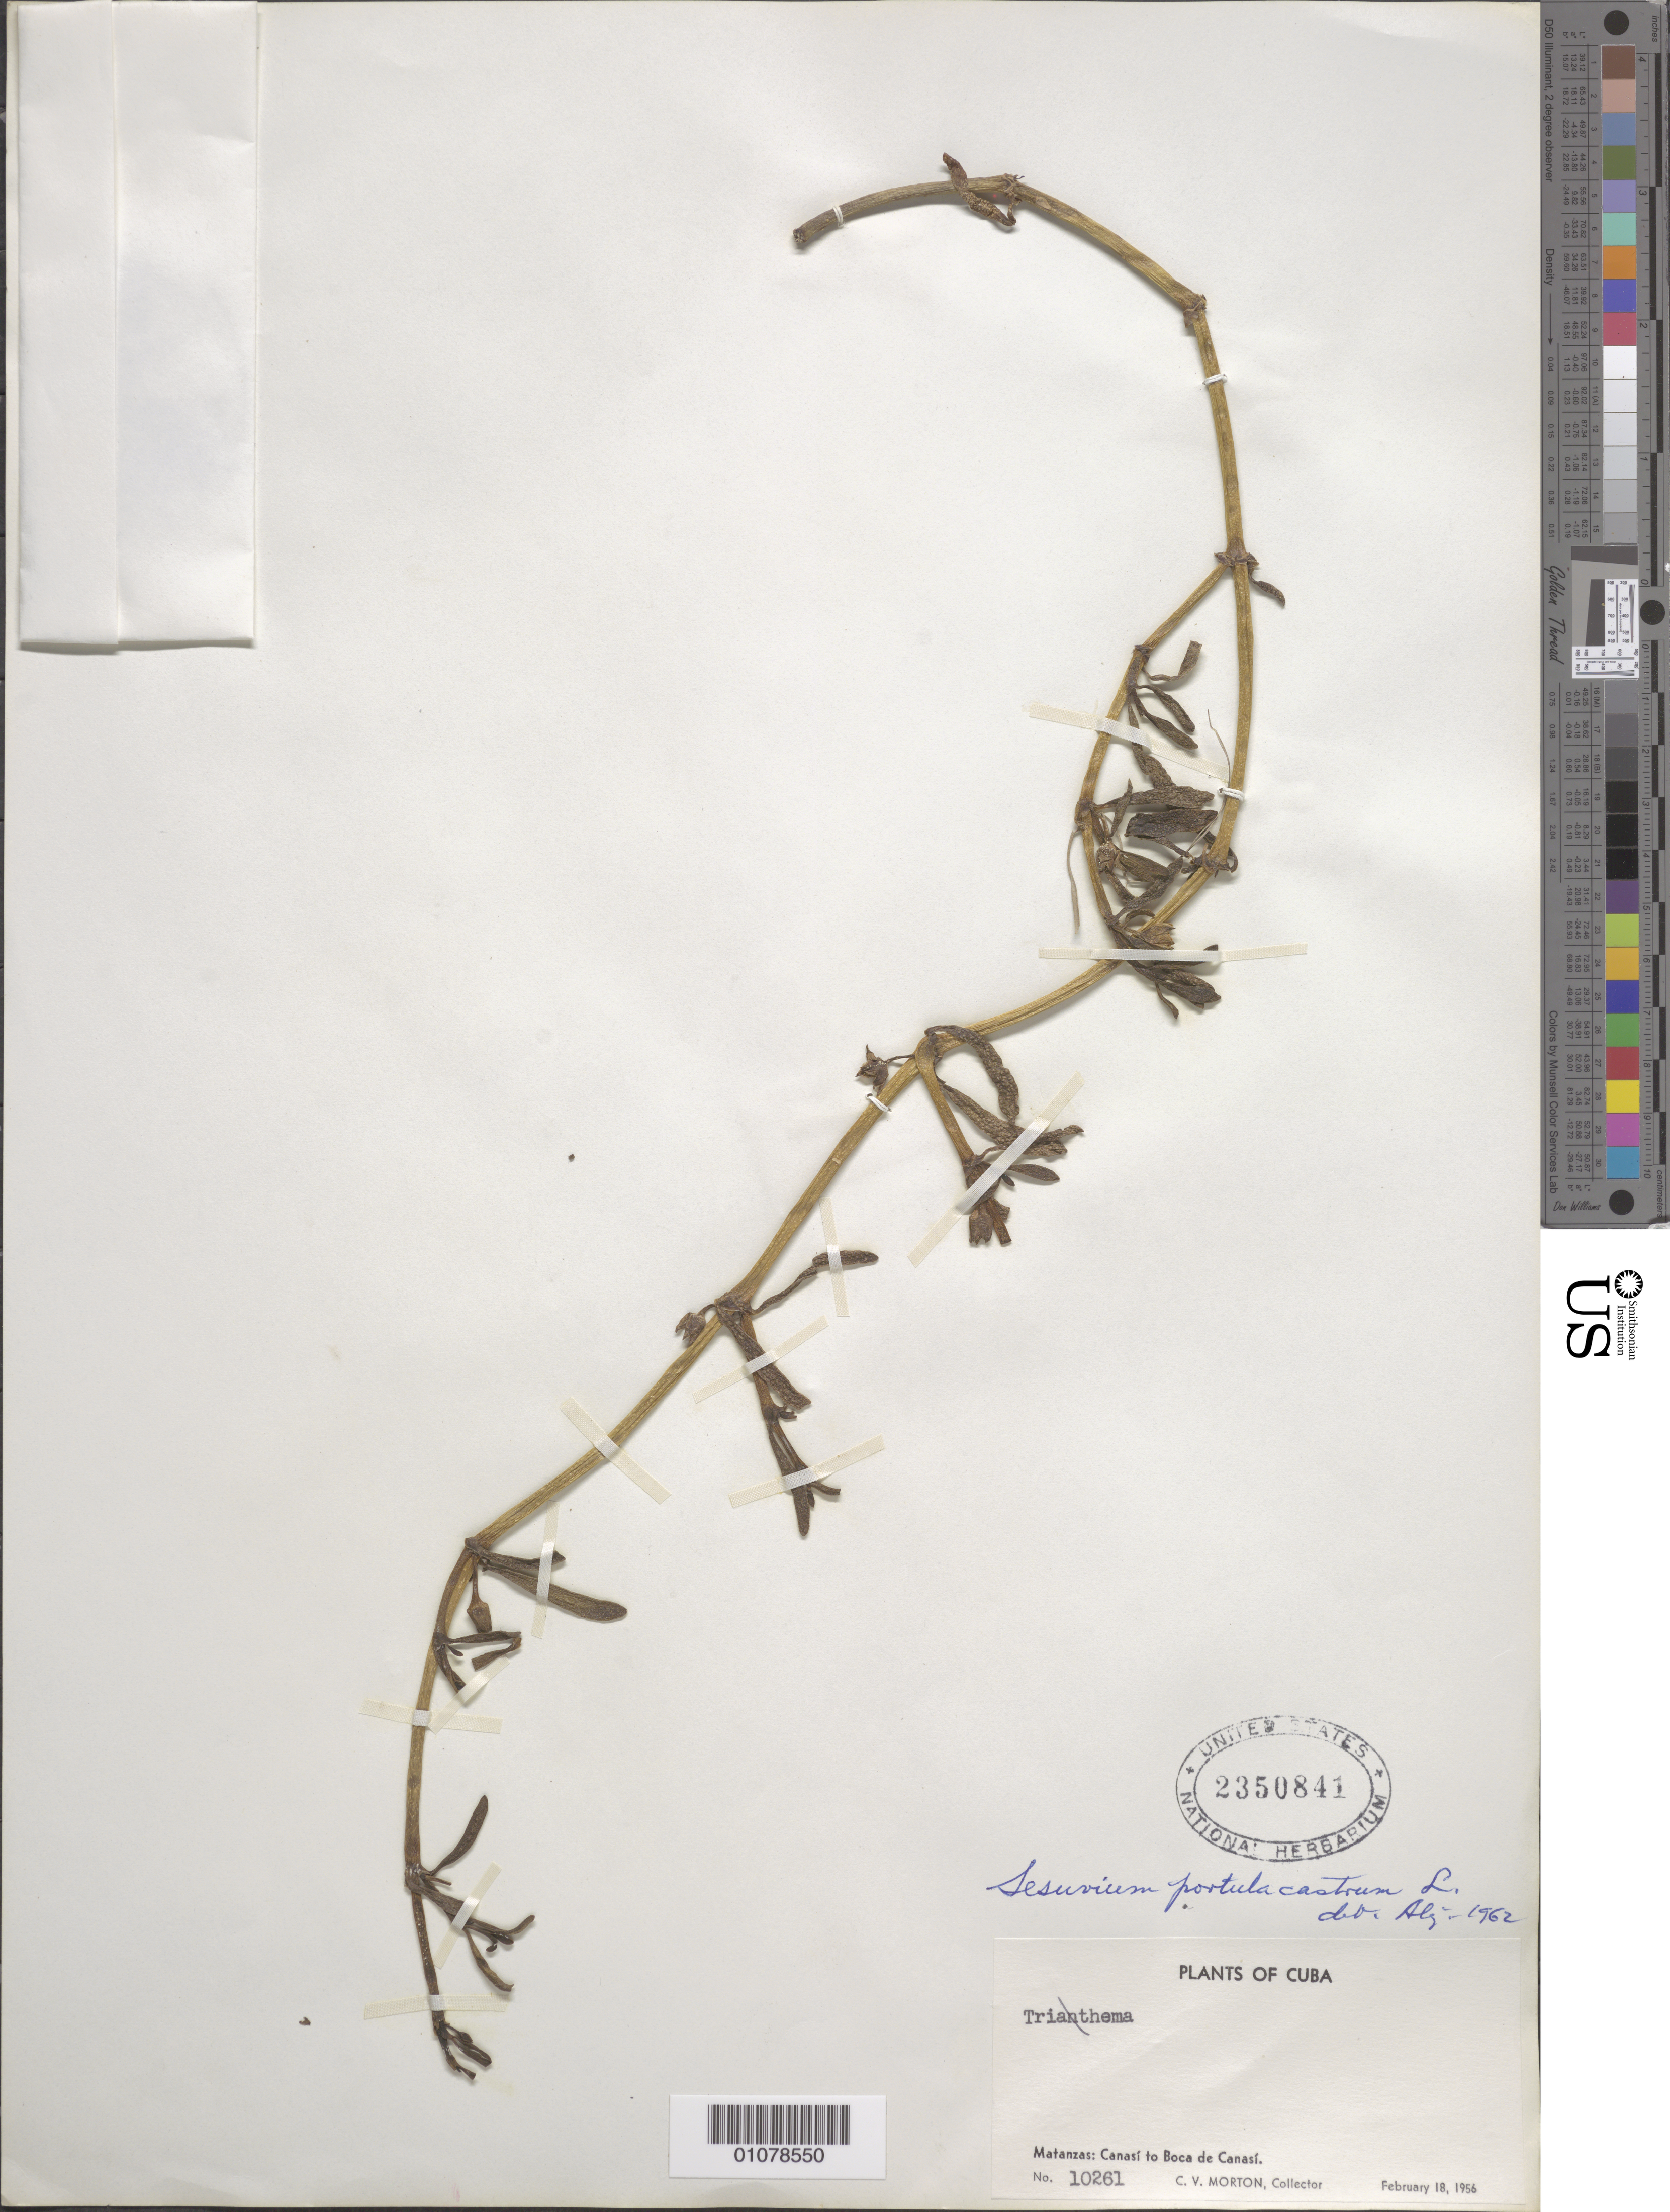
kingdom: Plantae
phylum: Tracheophyta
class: Magnoliopsida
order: Caryophyllales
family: Aizoaceae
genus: Sesuvium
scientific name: Sesuvium portulacastrum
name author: (L.) L.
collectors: C. V. Morton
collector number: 10261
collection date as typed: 18 Feb 1956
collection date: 1956-02-18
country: Cuba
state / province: Matanzas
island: Cuba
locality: Matanzas: Canasi to Boca de Canasi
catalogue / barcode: US 2350841